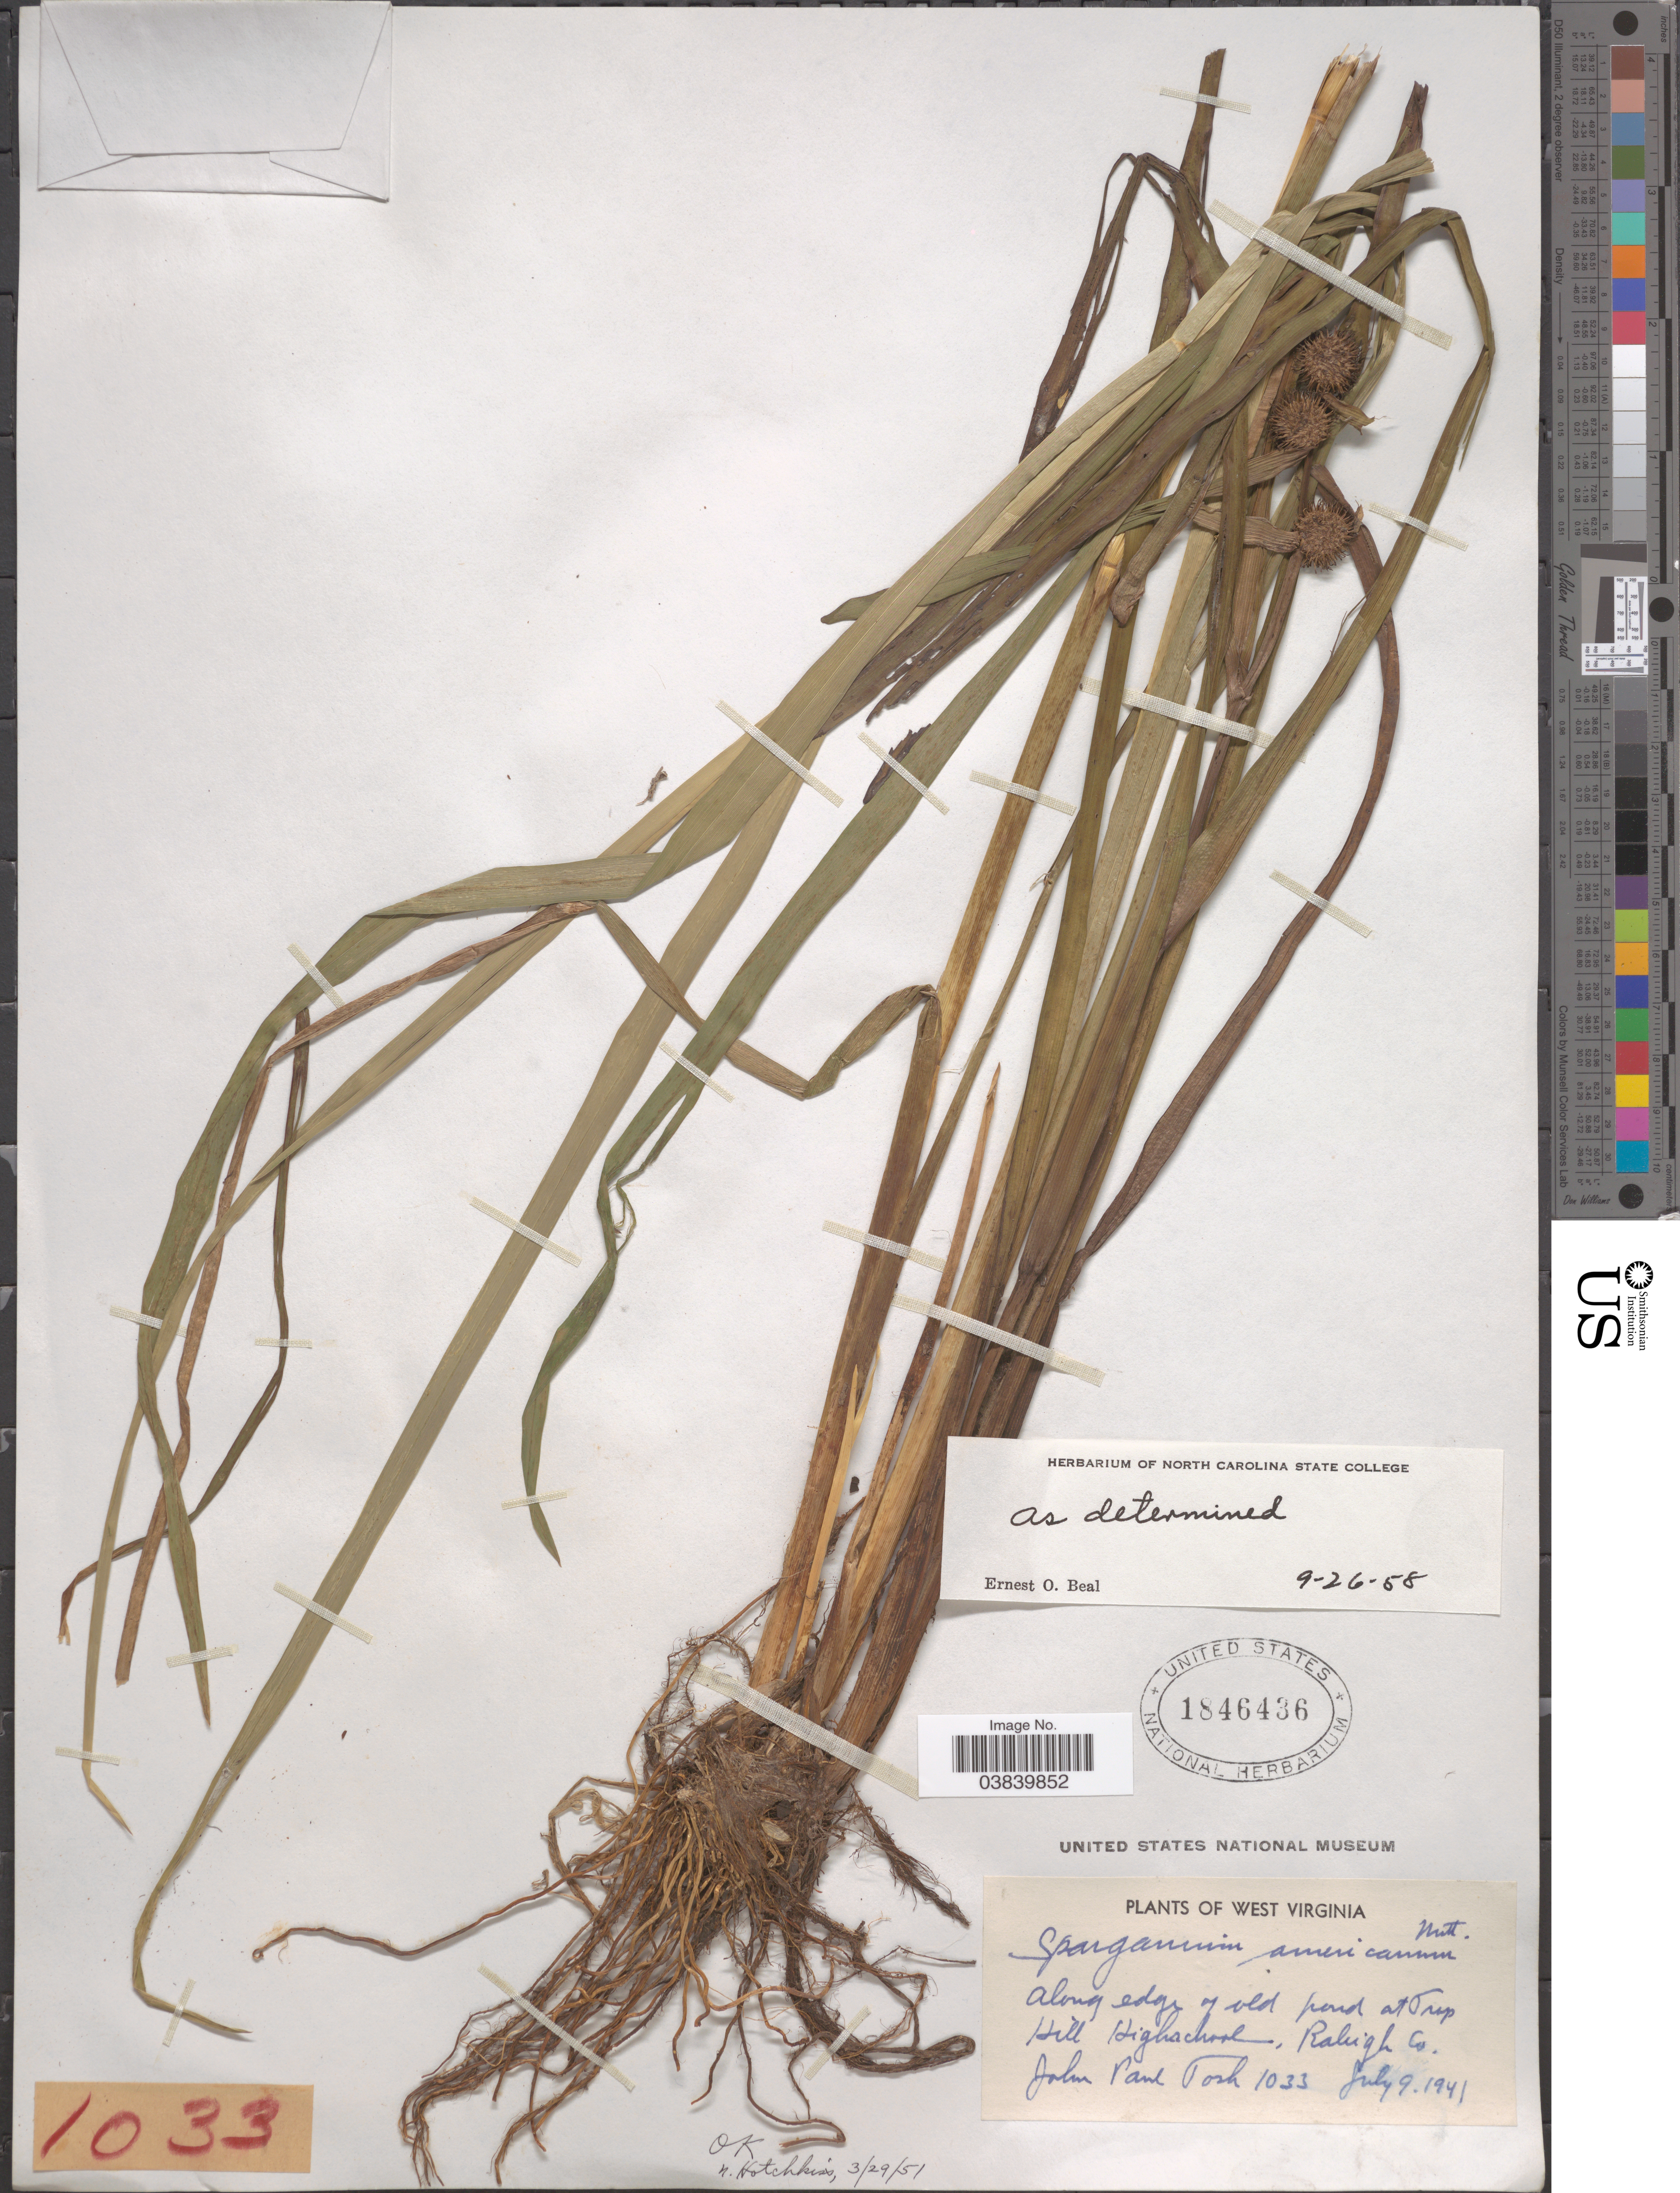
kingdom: Plantae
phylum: Tracheophyta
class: Liliopsida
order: Poales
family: Typhaceae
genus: Sparganium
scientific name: Sparganium americanum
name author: Nutt.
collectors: J. Tosh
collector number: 1033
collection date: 1941-07-09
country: United States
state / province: West Virginia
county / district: Raleigh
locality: Along edge of old pond at Trap Hill Highschool, Raleigh Co.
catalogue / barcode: US 1846436